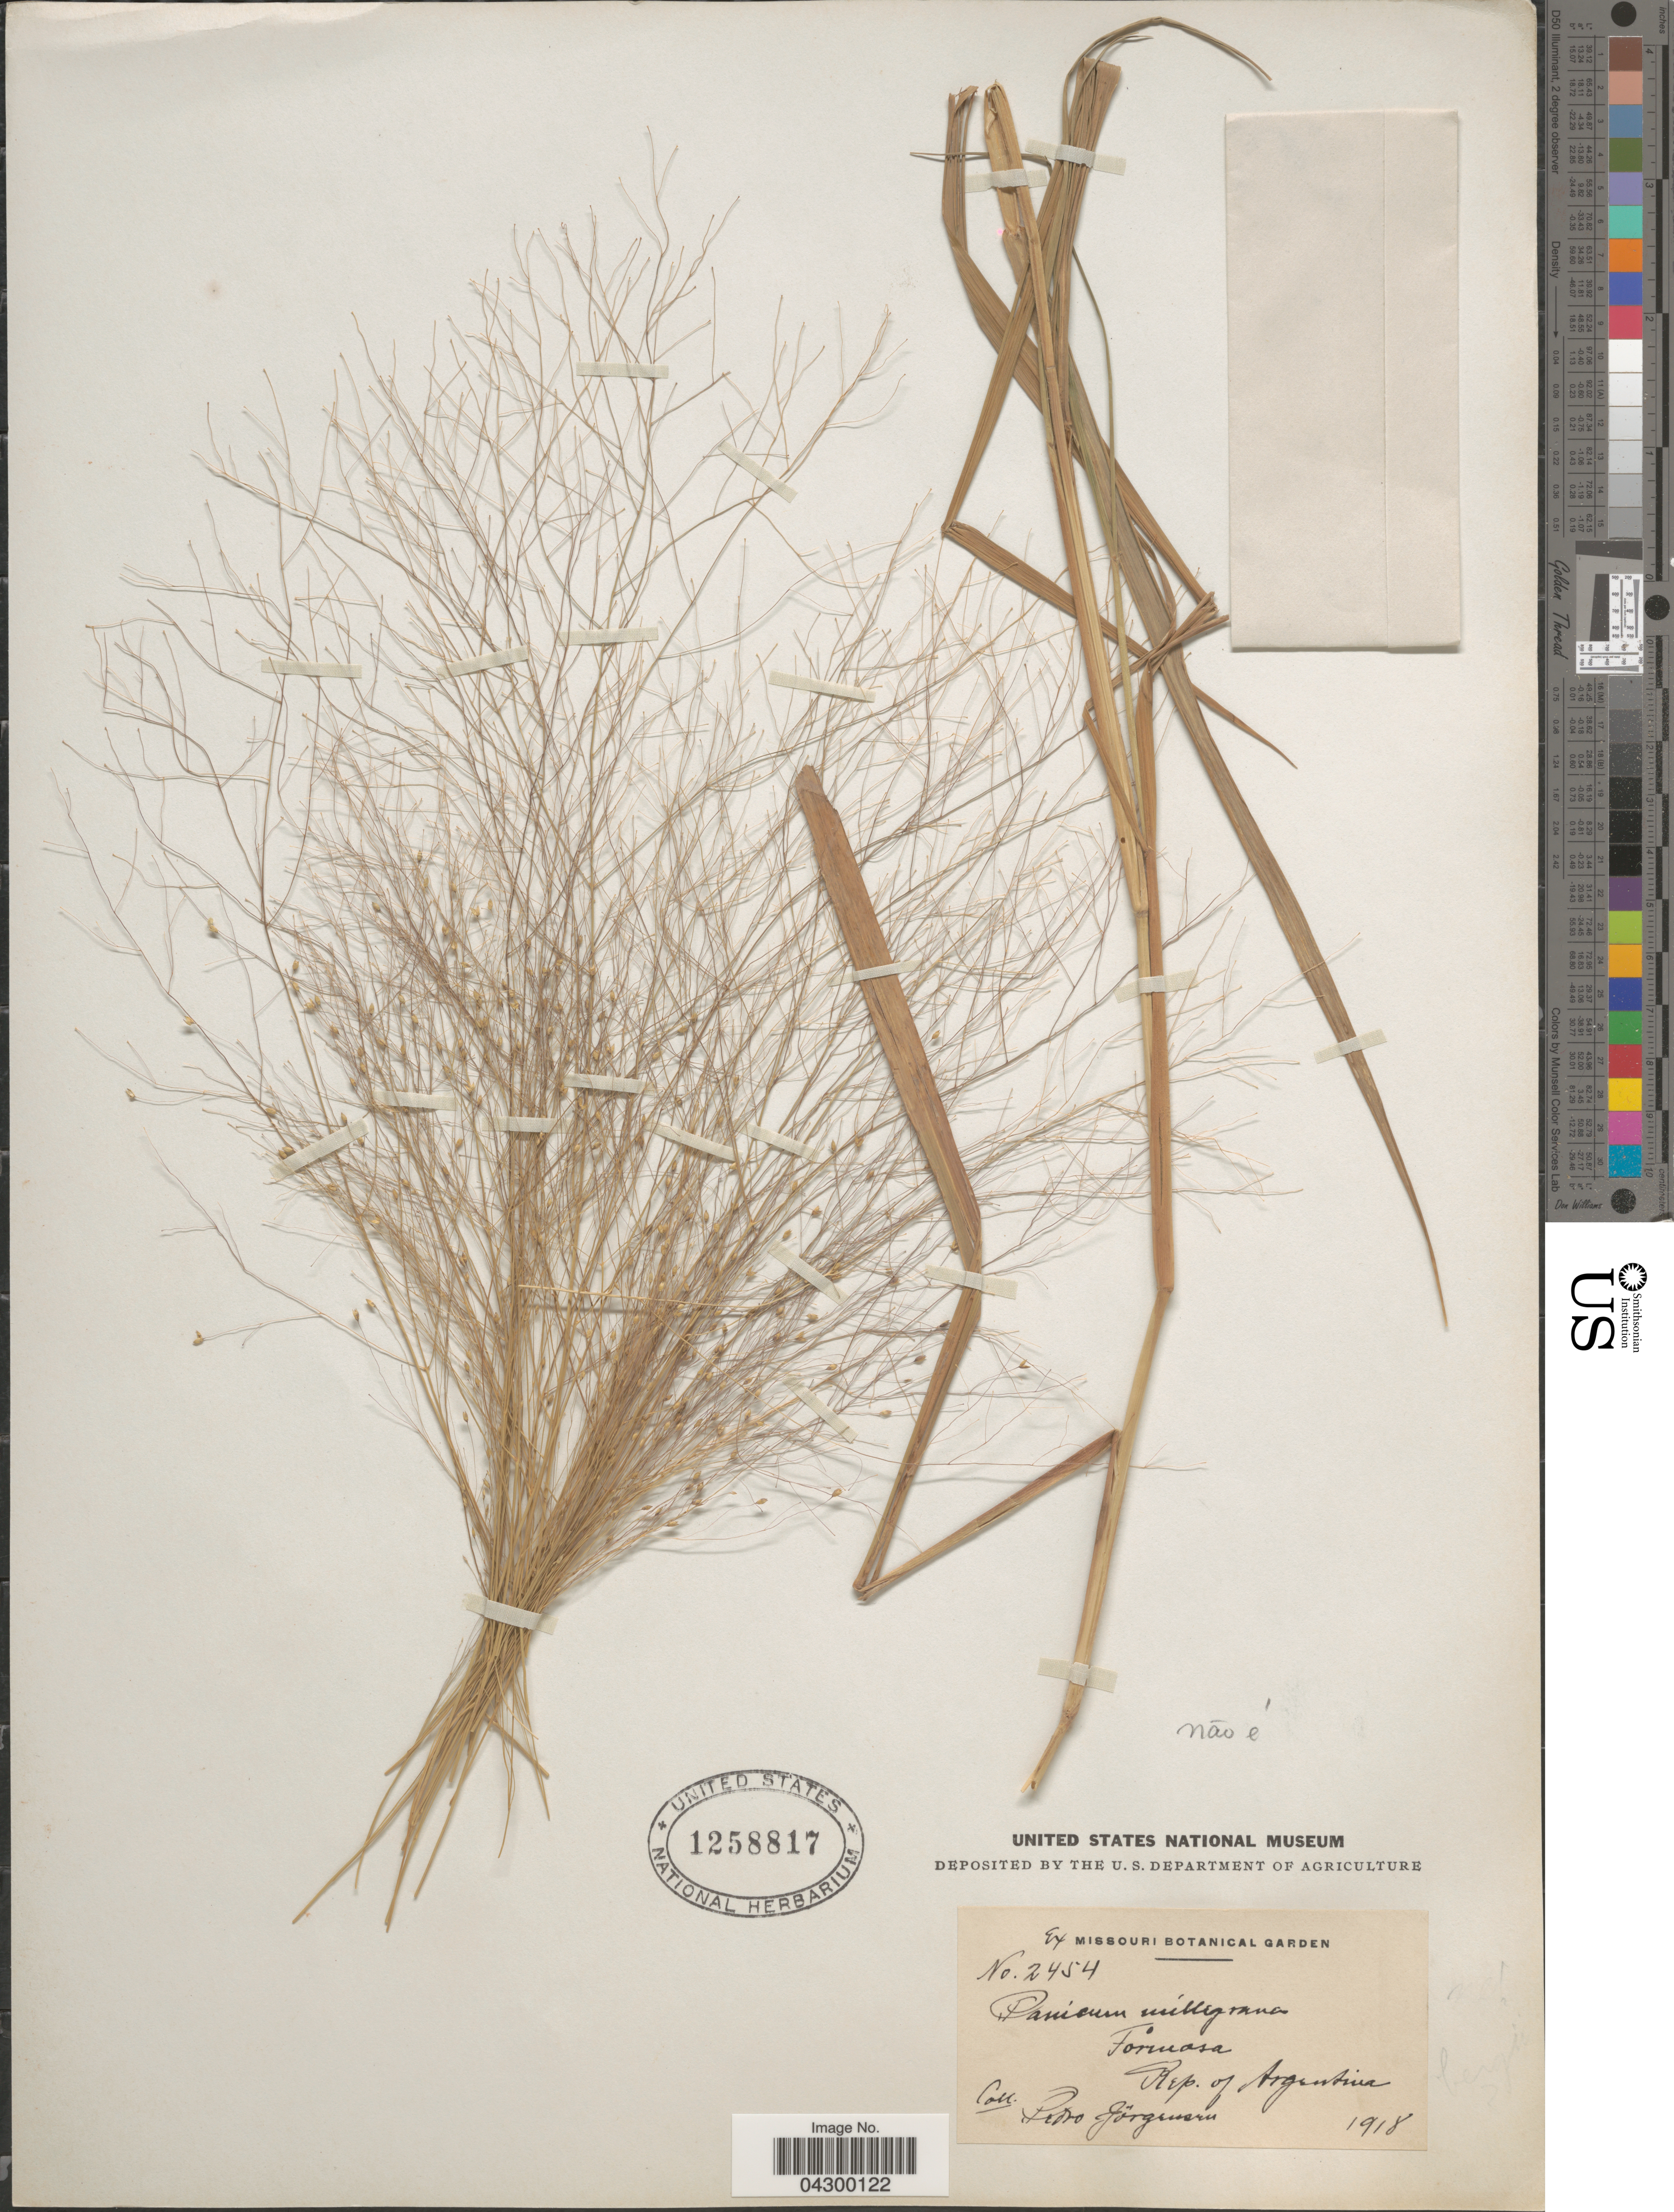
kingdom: Plantae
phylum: Tracheophyta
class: Liliopsida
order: Poales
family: Poaceae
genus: Panicum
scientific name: Panicum millegrana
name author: Poir.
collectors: P. Jörgensen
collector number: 2454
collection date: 1918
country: Argentina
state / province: Formosa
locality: Rep. of Argentina.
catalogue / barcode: US 1258817